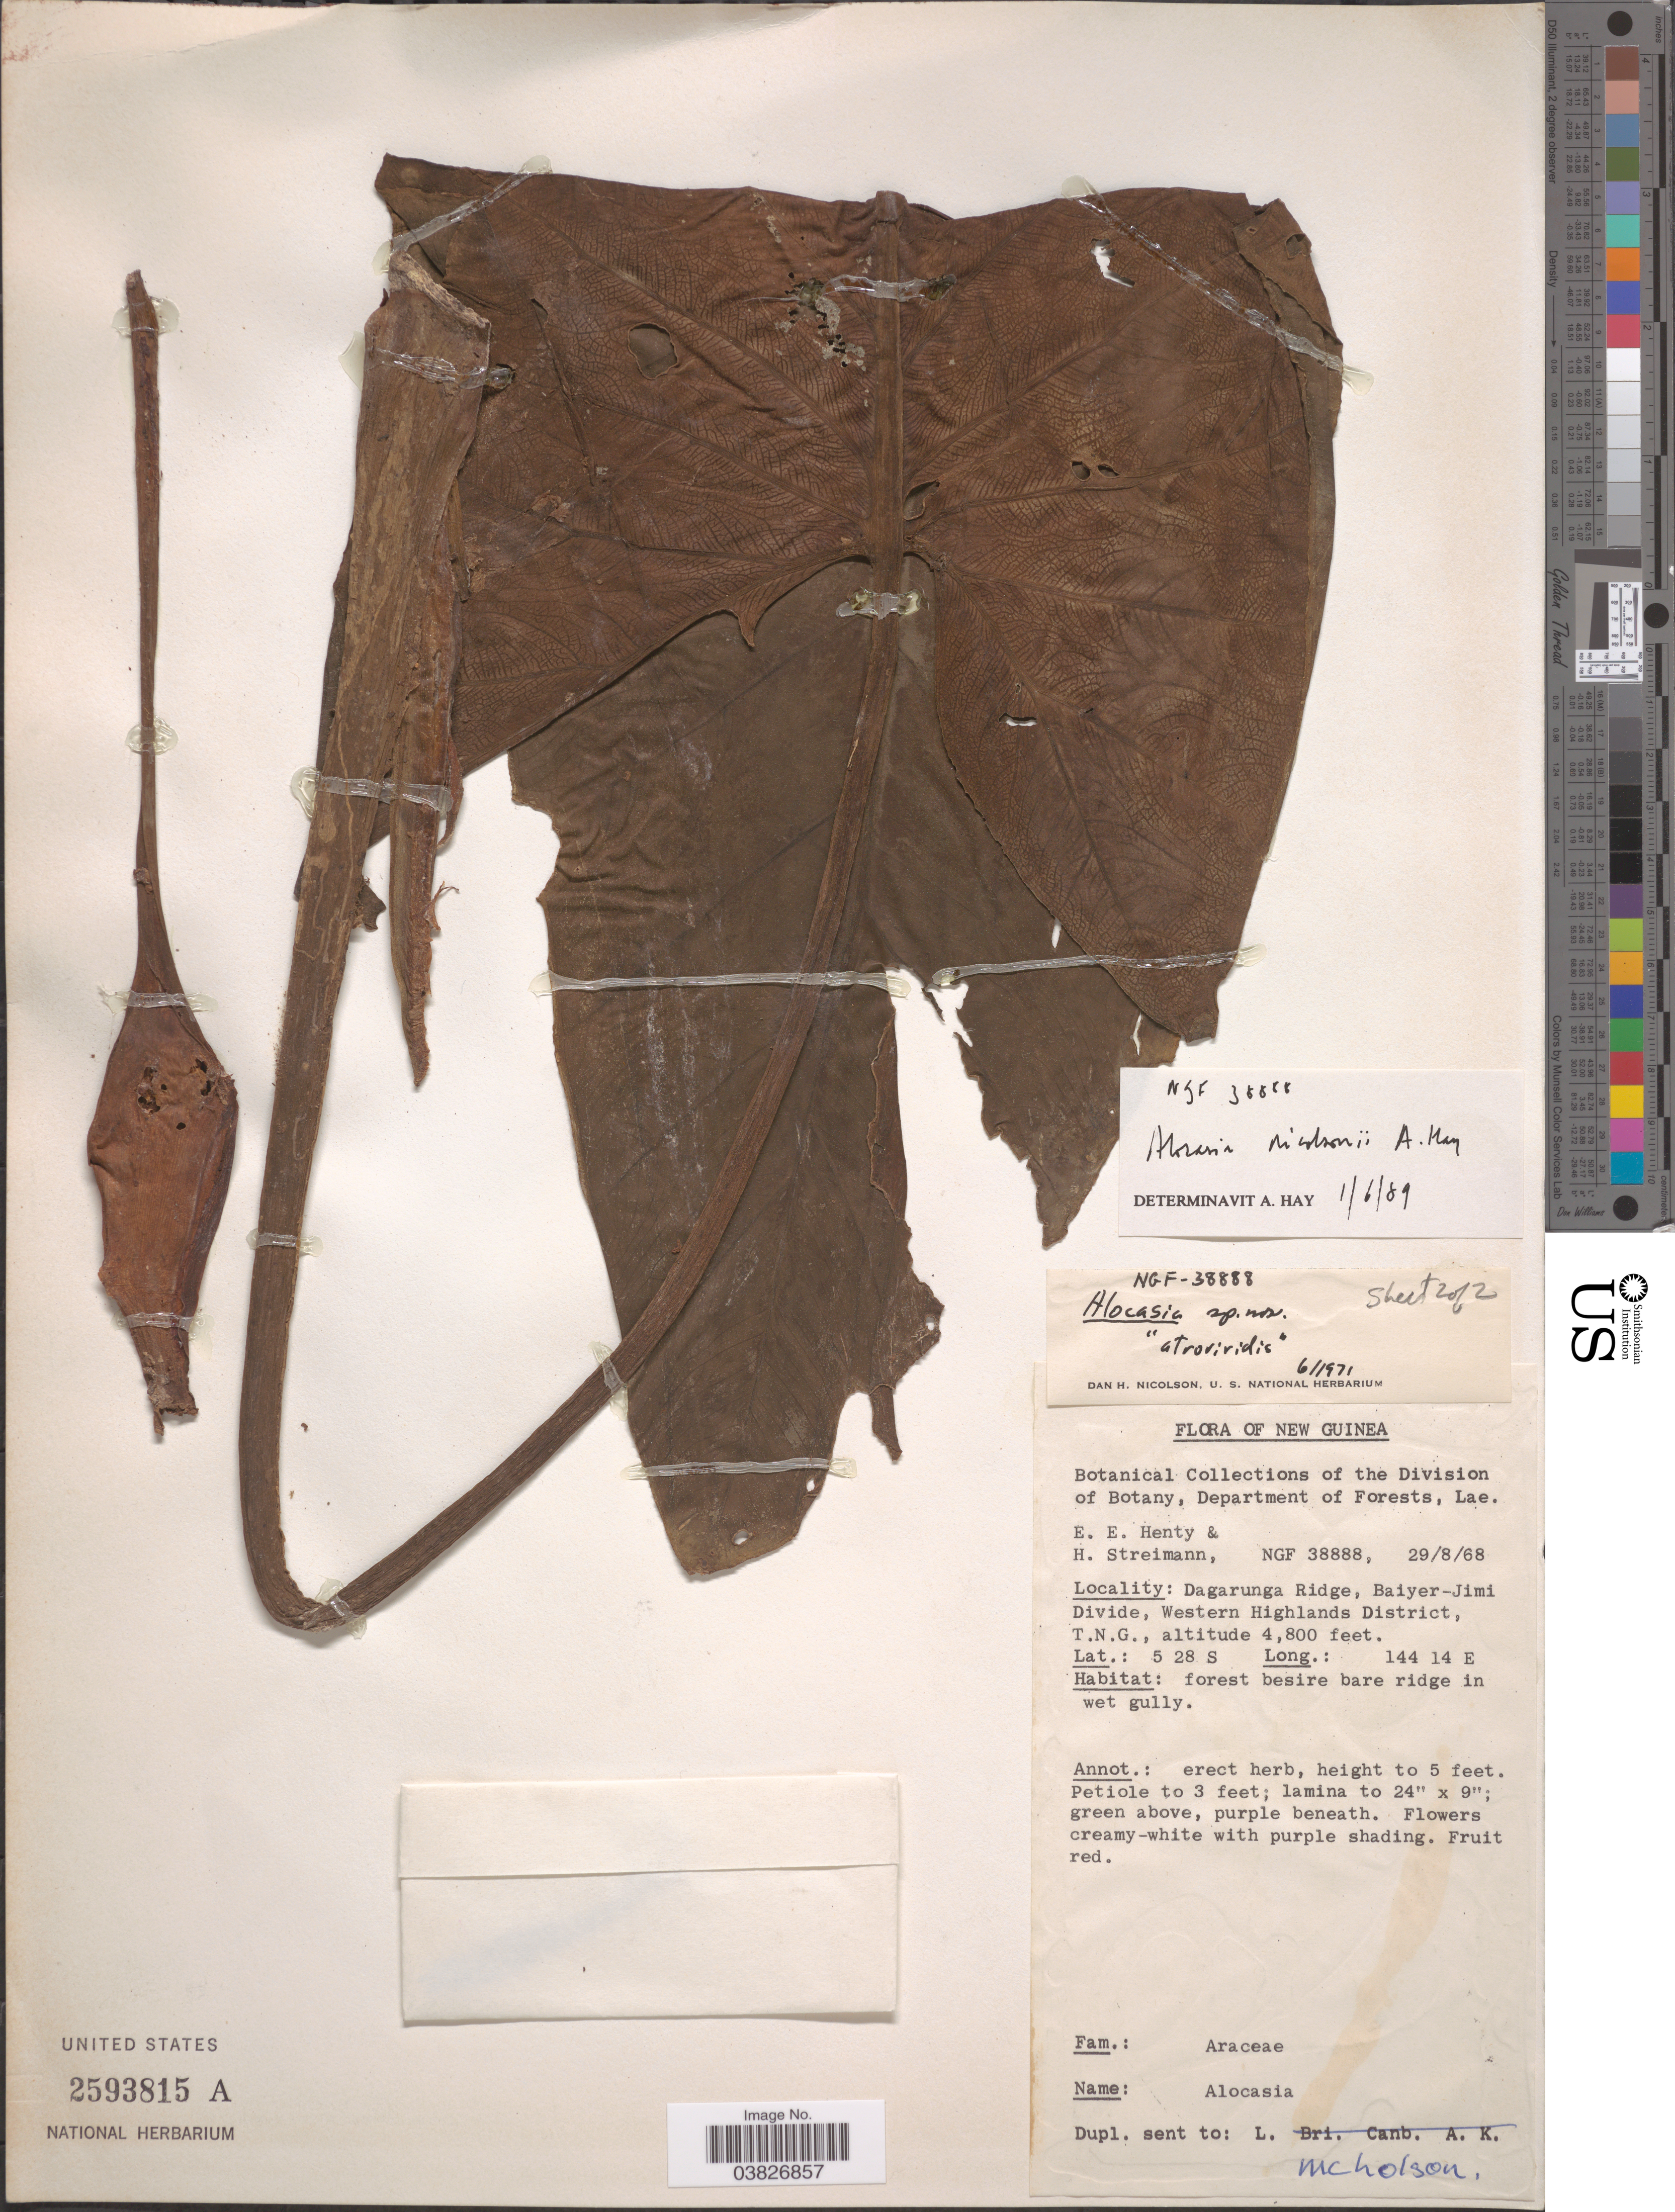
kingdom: Plantae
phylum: Tracheophyta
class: Liliopsida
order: Alismatales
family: Araceae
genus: Alocasia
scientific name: Alocasia nicolsonii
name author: A. Hay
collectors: E. Henty & H. Streimann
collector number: NGF 38888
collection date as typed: Transcribed d/m/y: 29/8/68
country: Papua New Guinea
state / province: Western Highlands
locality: New Guinea. Dagarunga Ridge, Baiyer-Jimi Divide, Western Highlands District, T.N.G.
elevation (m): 1463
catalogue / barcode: US 2593815A